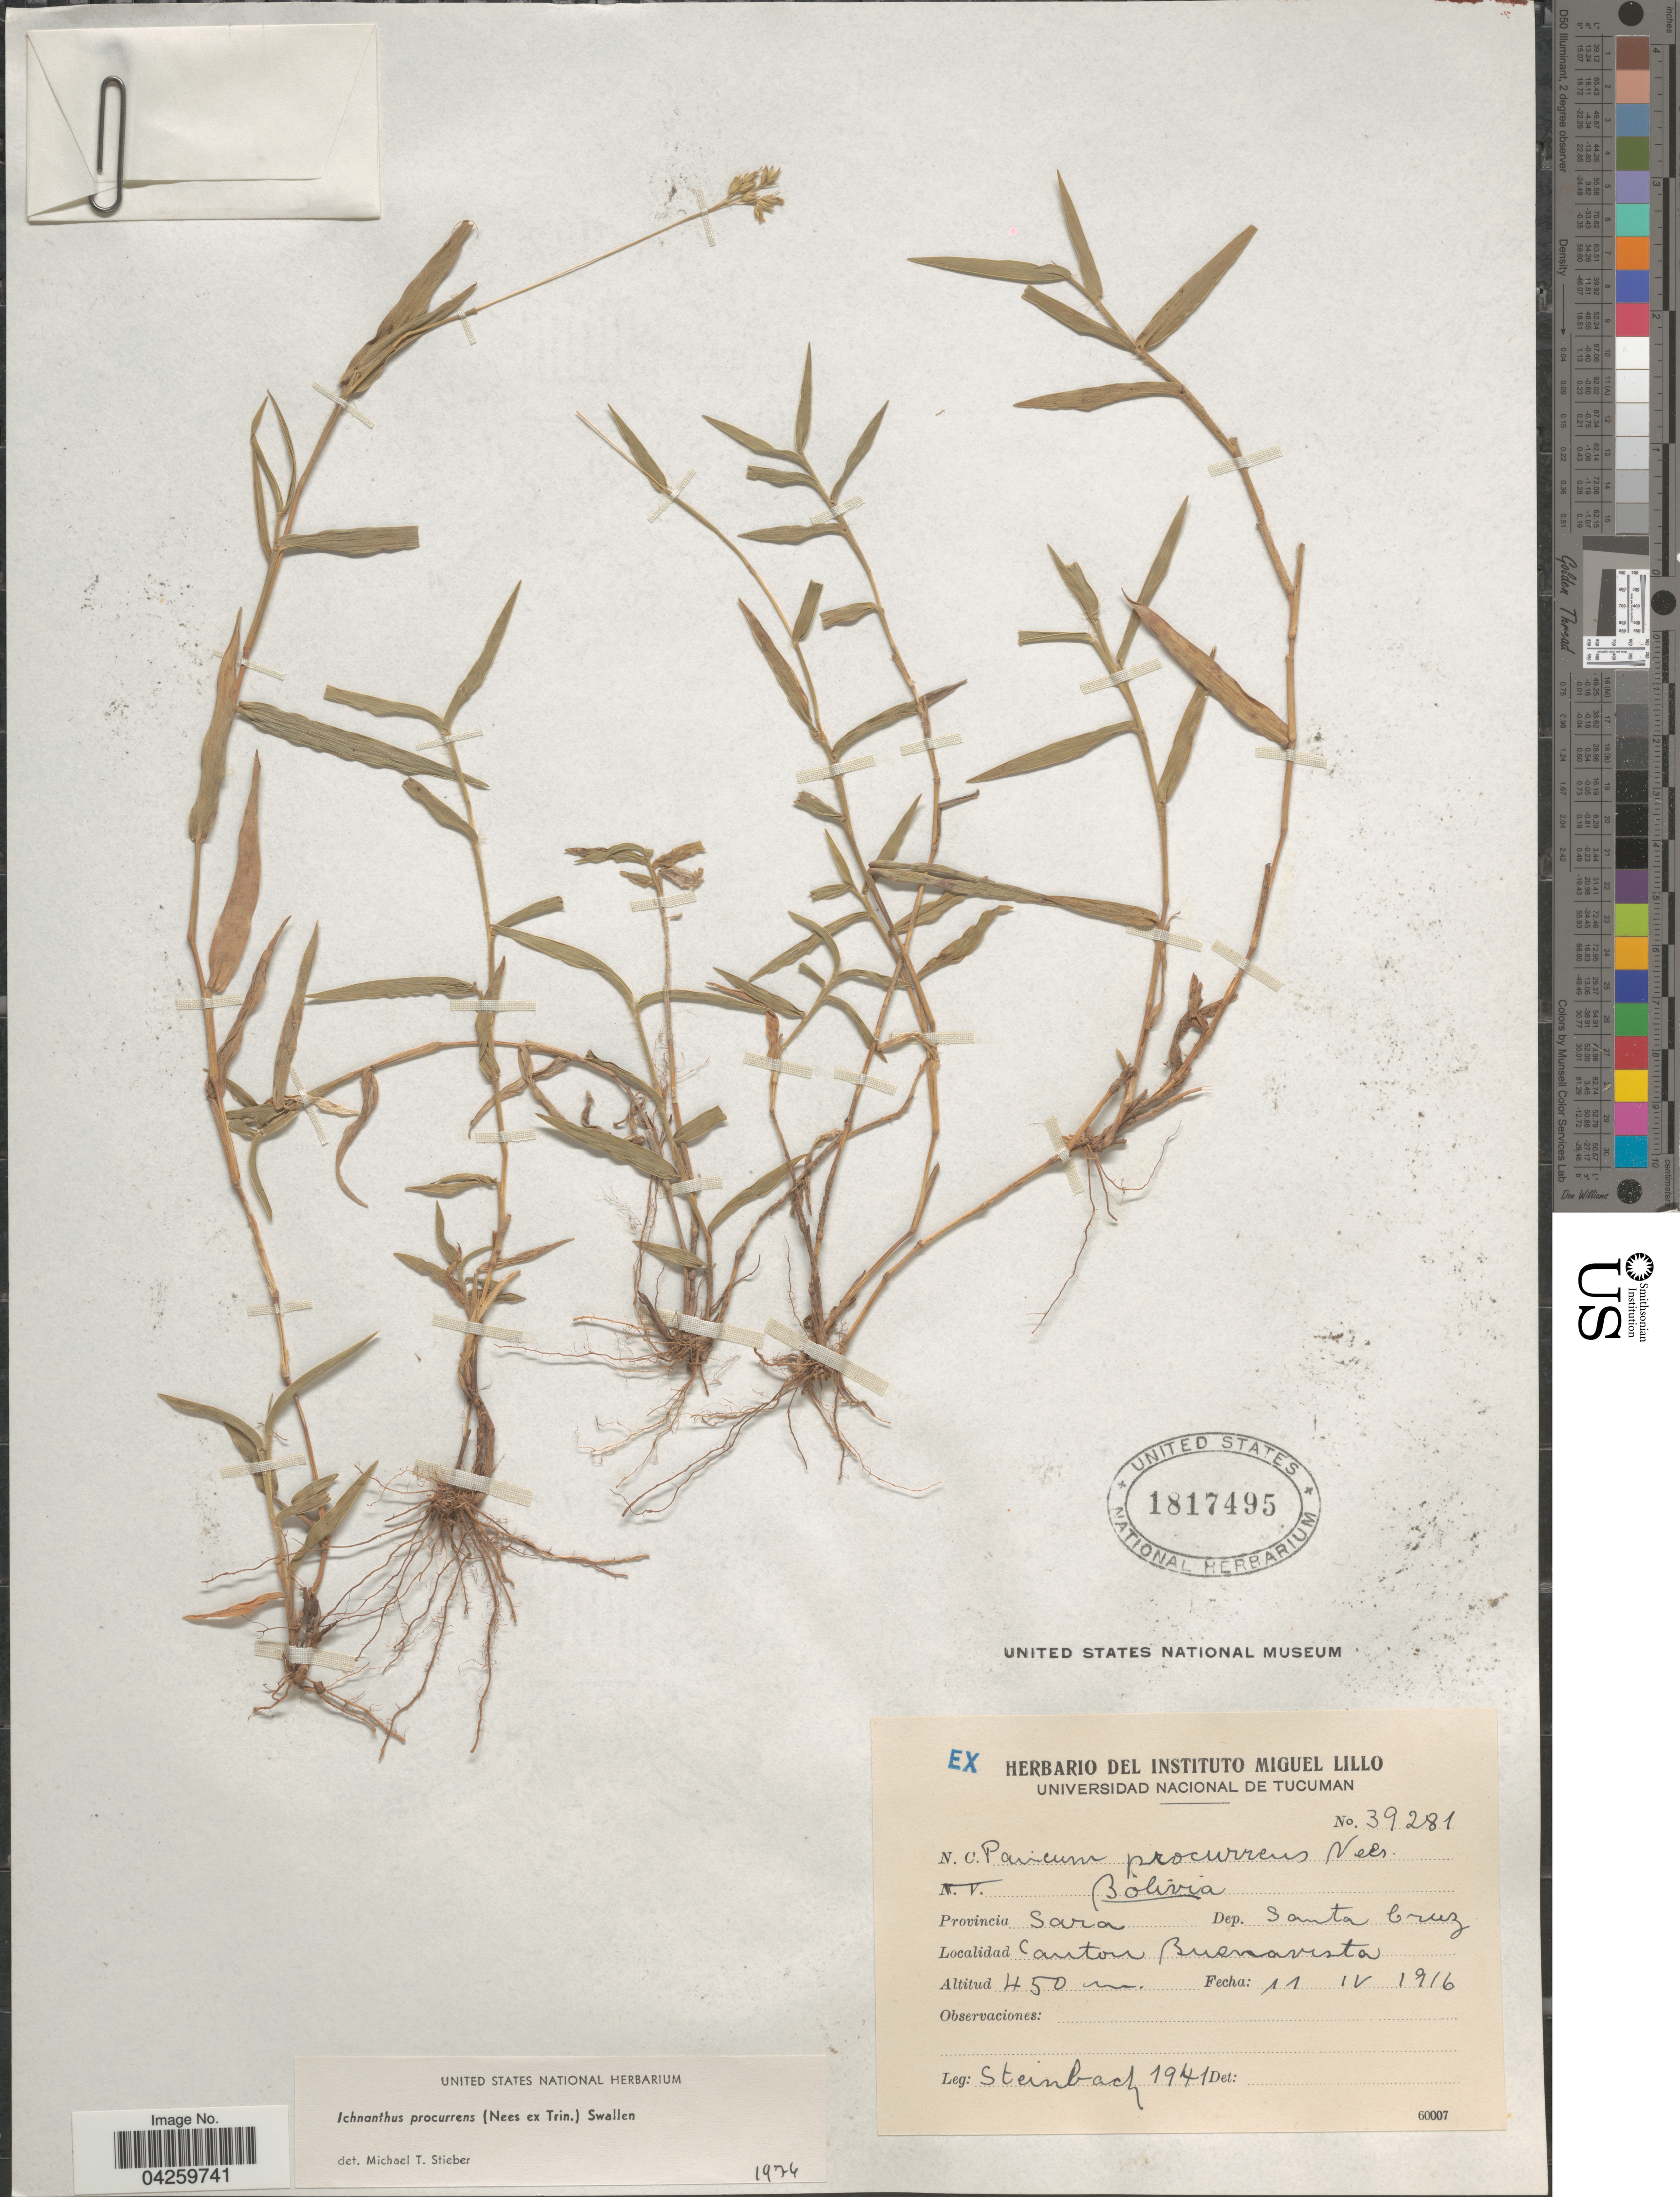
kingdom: Plantae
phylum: Tracheophyta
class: Liliopsida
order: Poales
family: Poaceae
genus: Ichnanthus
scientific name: Ichnanthus procurrens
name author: (Nees ex Trin.) Swallen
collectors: Steinbach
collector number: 1941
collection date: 1916-04-11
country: Bolivia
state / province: Santa Cruz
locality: Provincia Sara. Dep. Santa Cruz. Canton Buenavista.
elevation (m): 450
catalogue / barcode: US 1817495